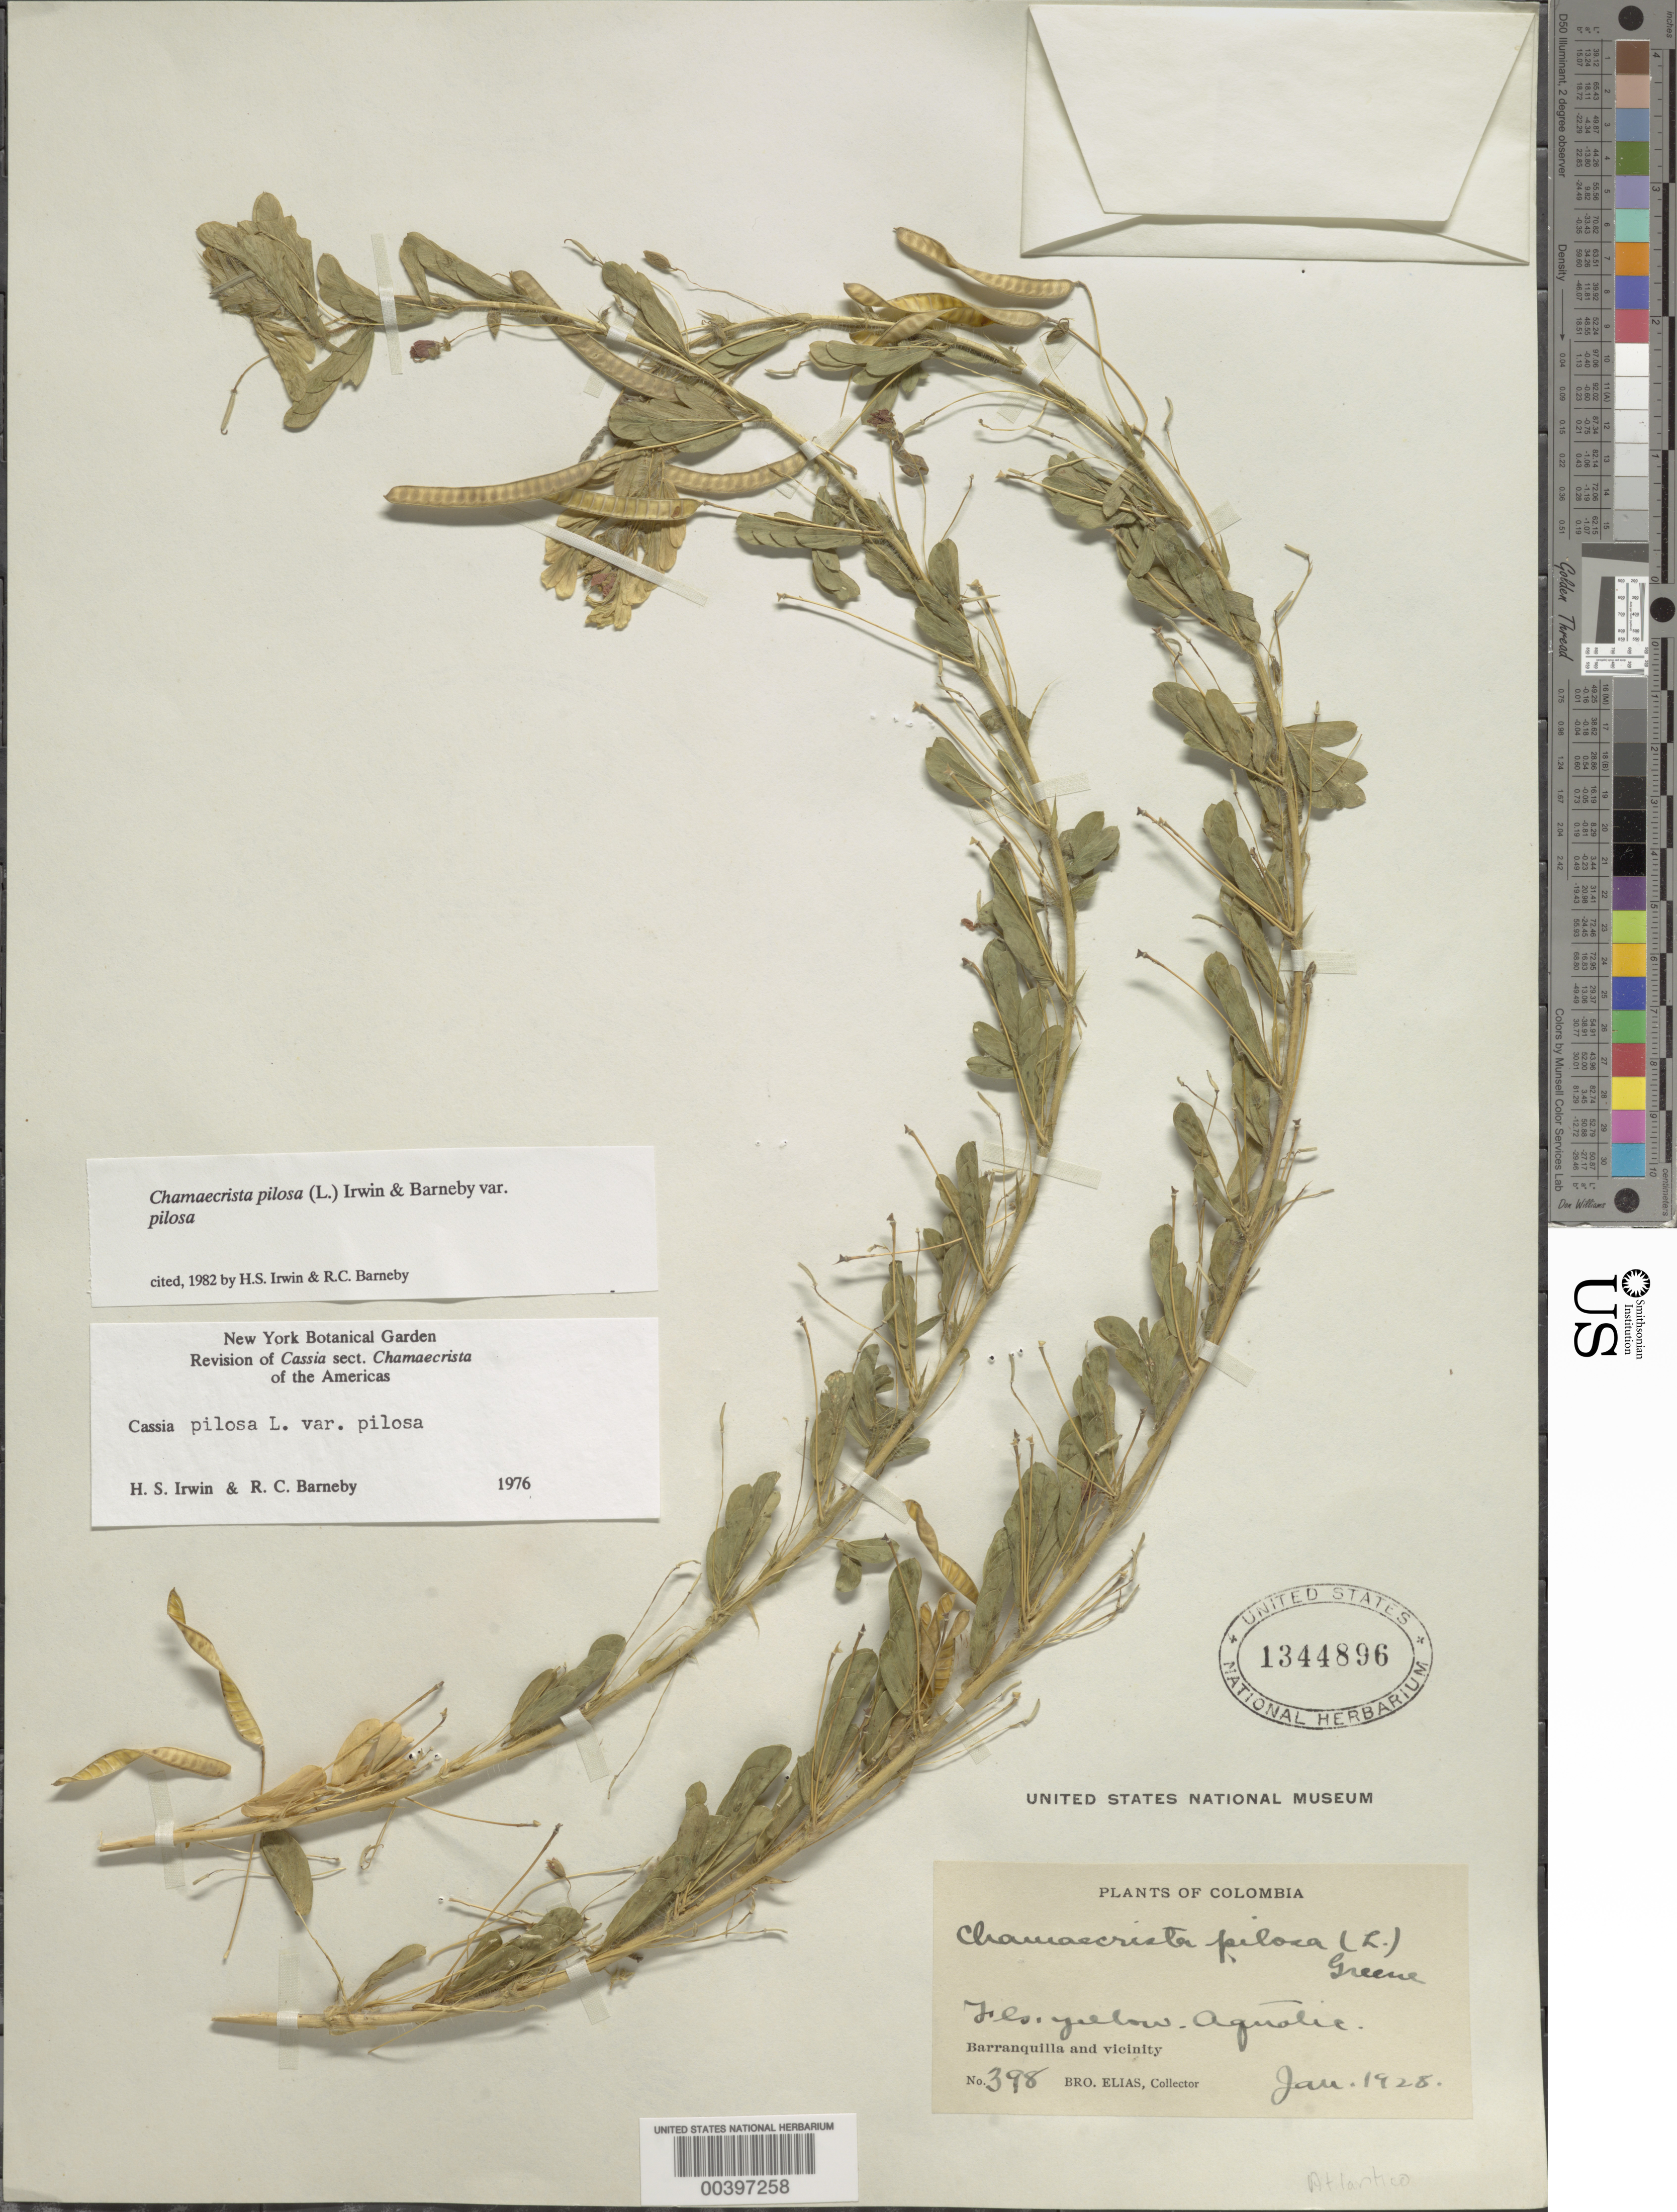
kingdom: Plantae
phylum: Tracheophyta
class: Magnoliopsida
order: Fabales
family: Fabaceae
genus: Chamaecrista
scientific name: Chamaecrista pilosa var. pilosa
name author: (L.) Greene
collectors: Bro. Elias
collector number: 398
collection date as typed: Jan 1928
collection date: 1928-01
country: Colombia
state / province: Atlántico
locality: Barranquilla and vicinity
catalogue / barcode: US 1344896